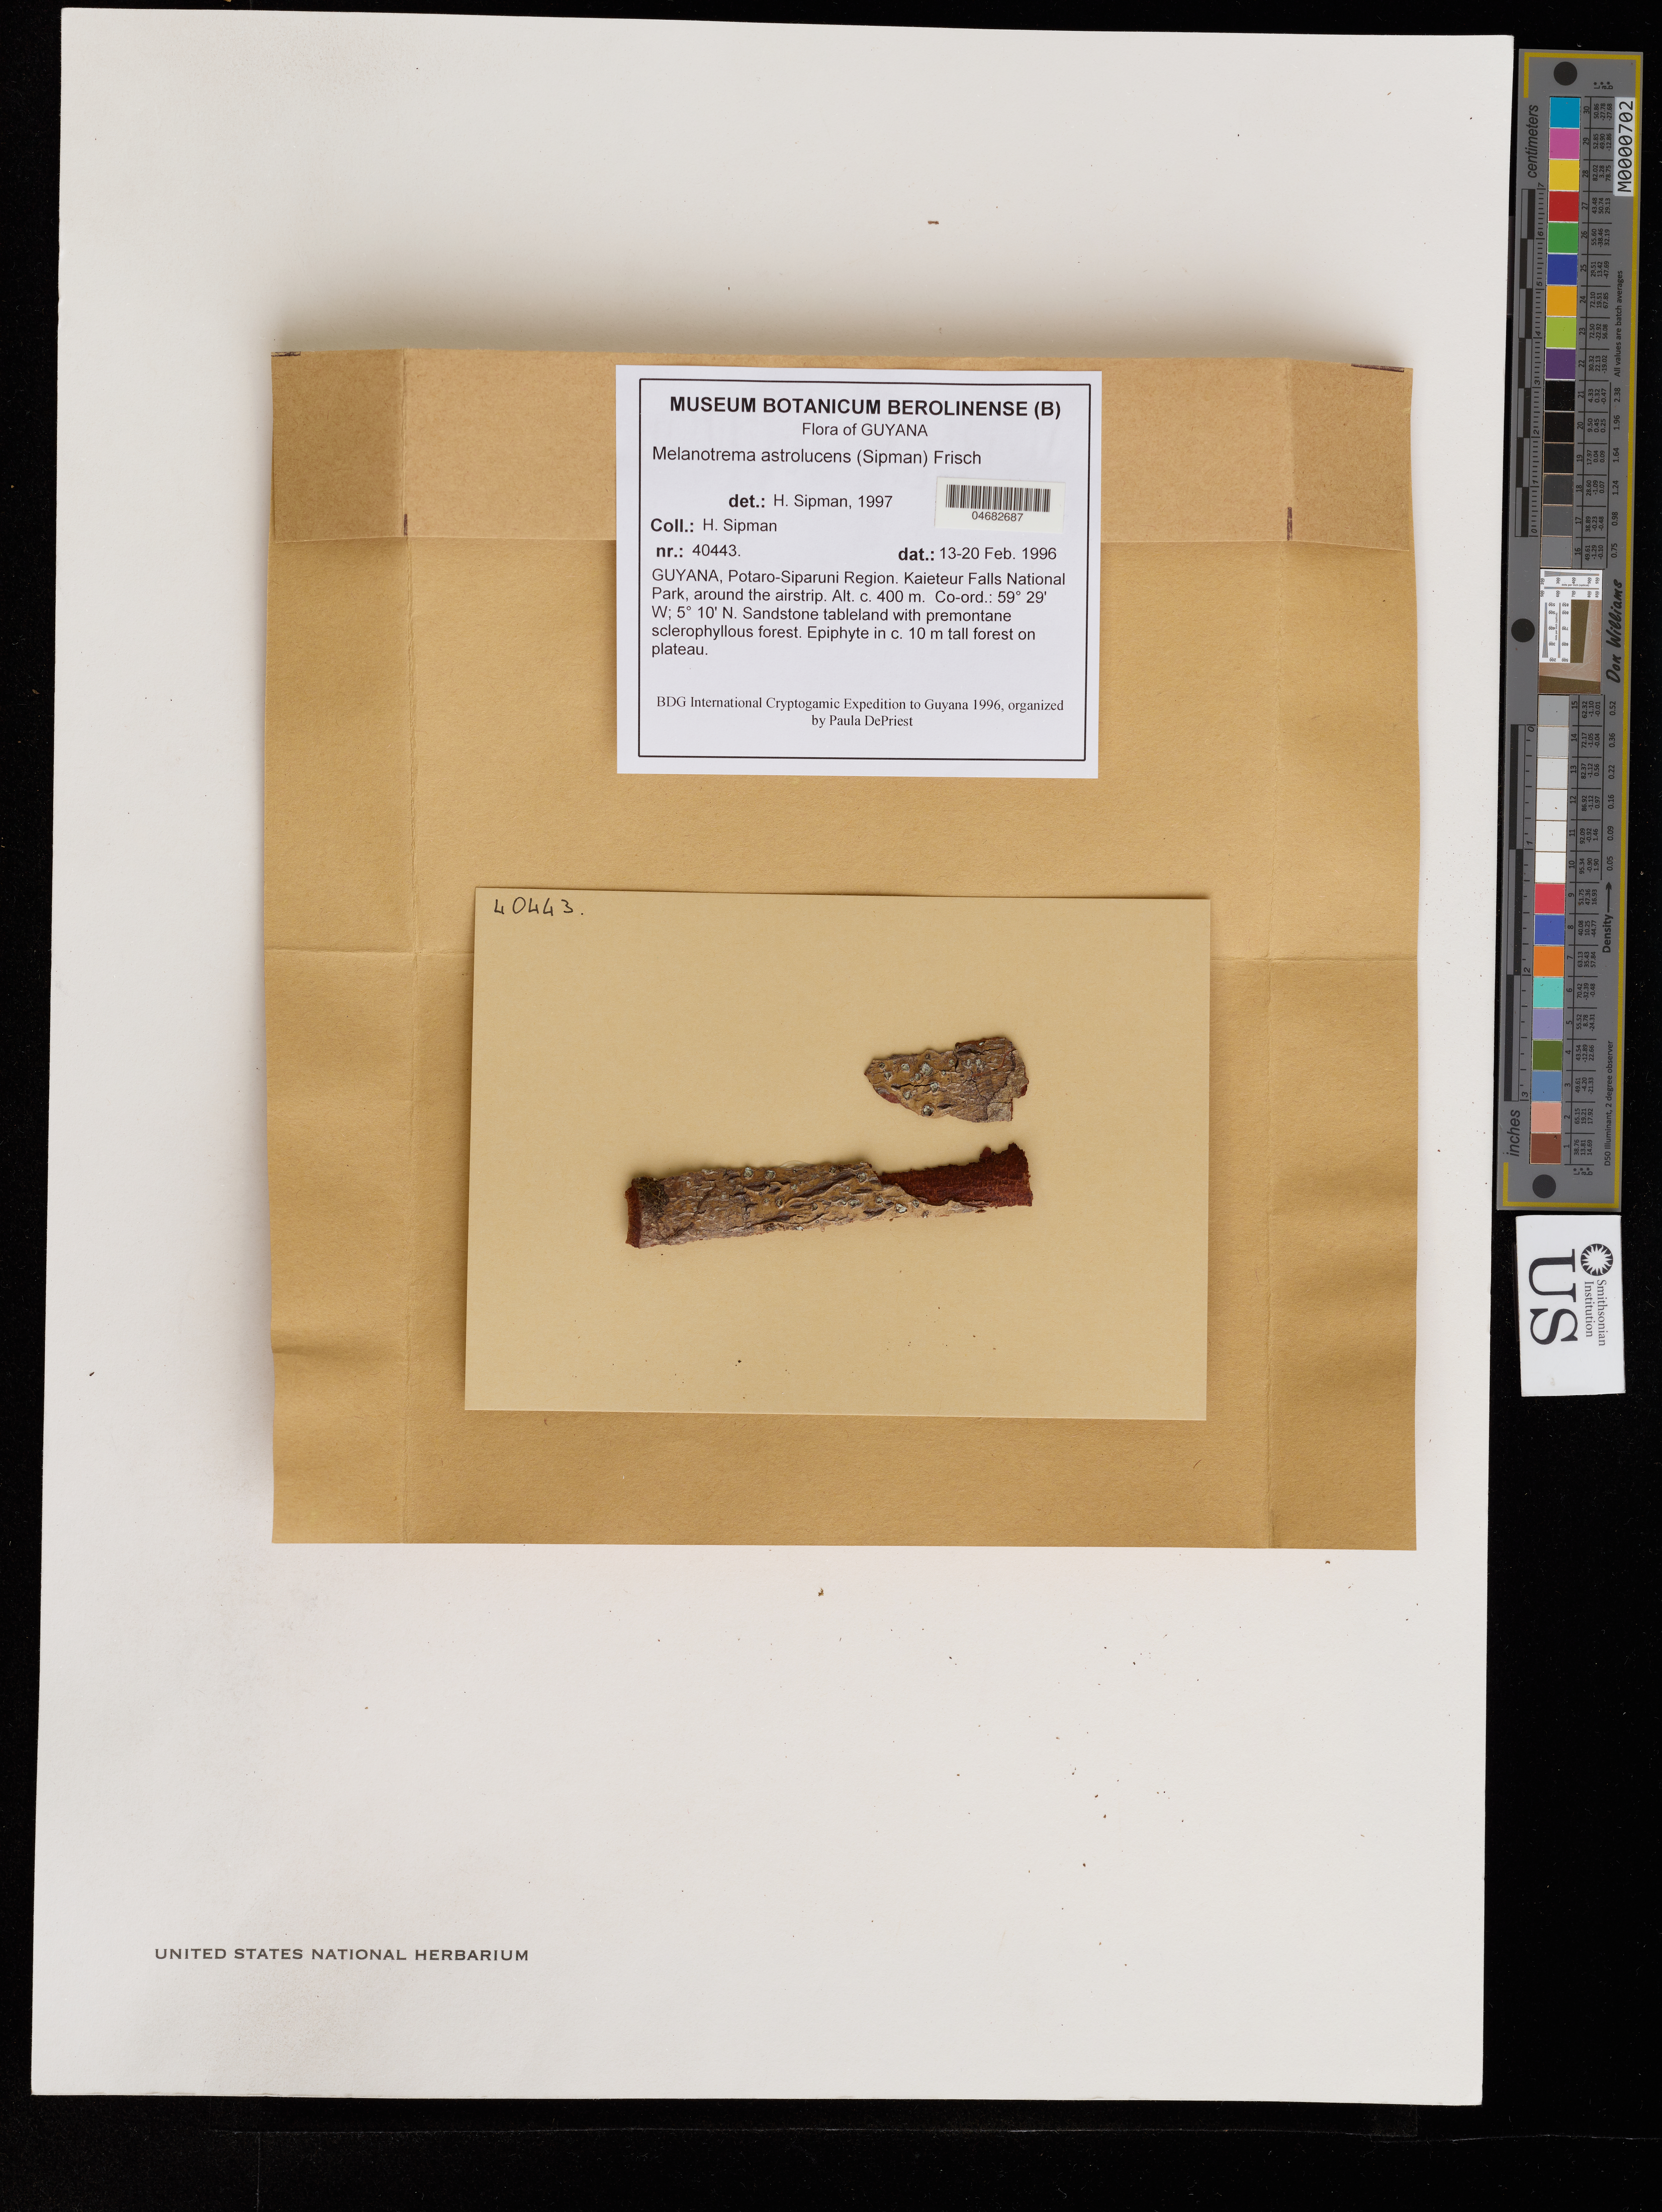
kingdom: Fungi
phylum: Ascomycota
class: Lecanoromycetes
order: Ostropales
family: Graphidaceae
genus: Melanotrema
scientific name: Melanotrema astrolucens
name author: (Sipman) A. Frisch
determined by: Sipman, H.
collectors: H. Sipman et al.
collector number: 40443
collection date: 1996-02-13/1996-02-20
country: Guyana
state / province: Potaro-Siparuni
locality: Kaieteur Falls National Park, aroiund the airstrip.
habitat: Sandstone tableland with premontane sclerophyllous forest. In c. 10 m tall forest on plateau.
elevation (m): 400